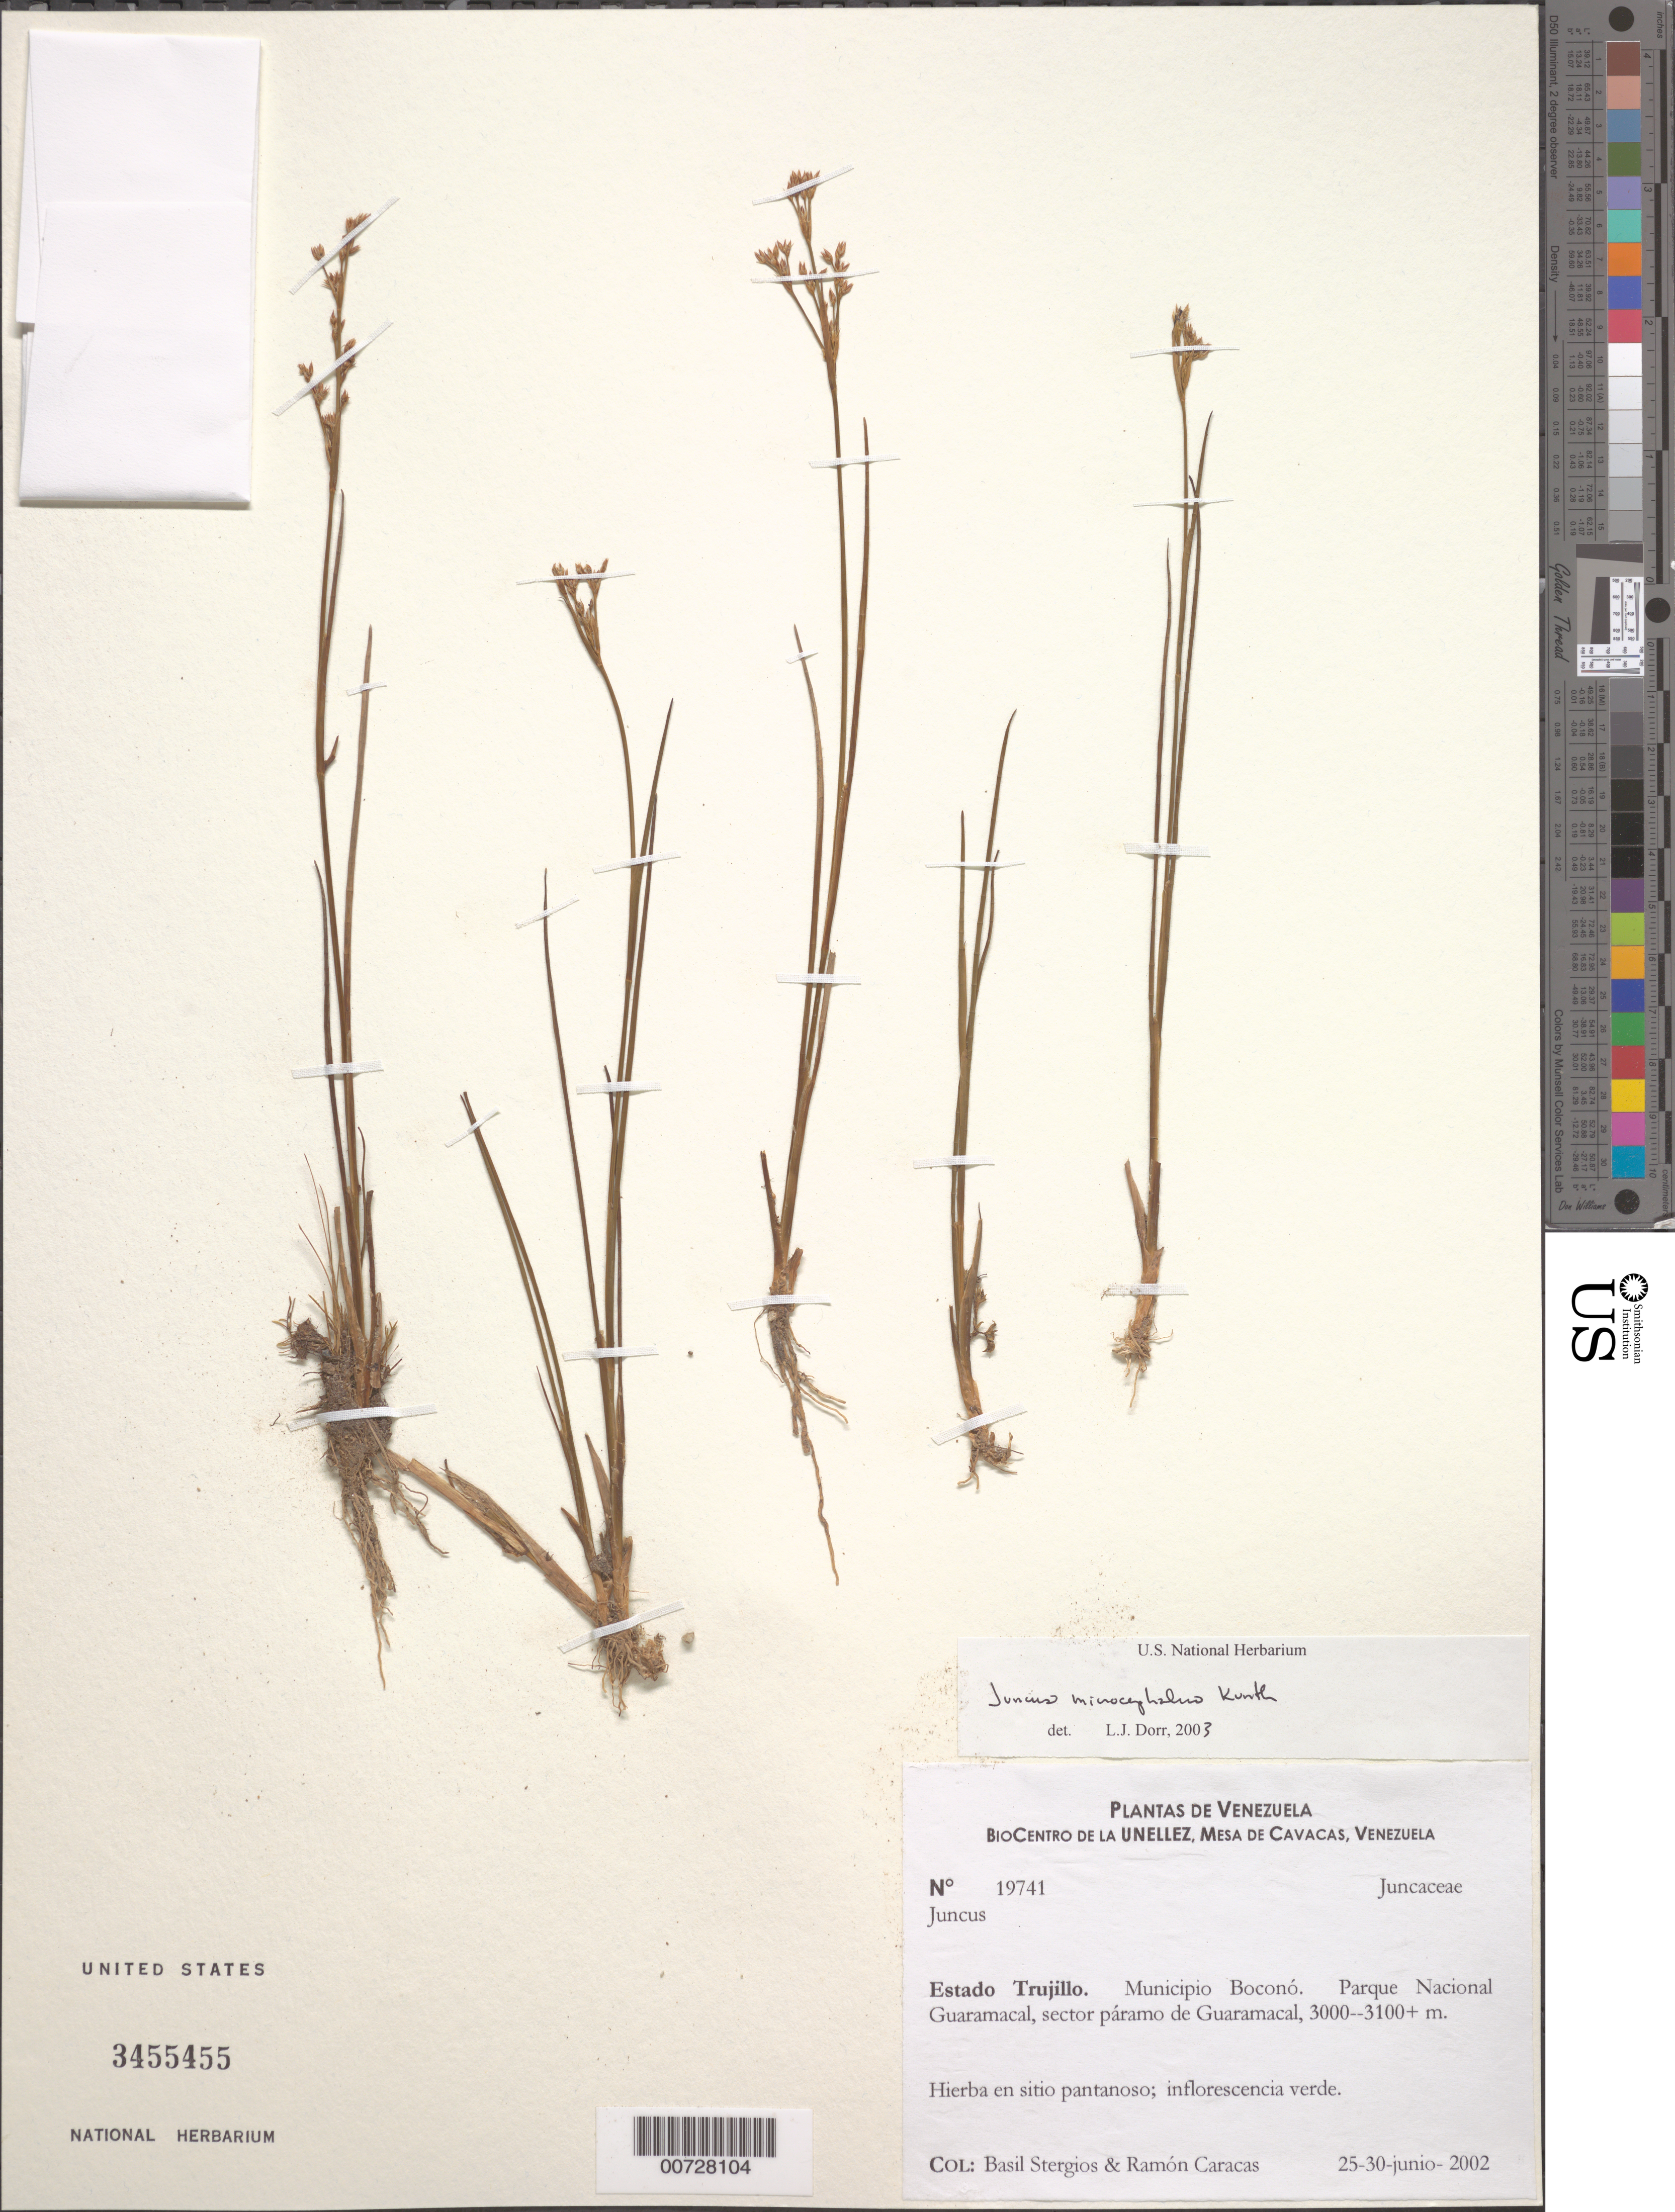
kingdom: Plantae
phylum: Tracheophyta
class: Liliopsida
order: Poales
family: Juncaceae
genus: Juncus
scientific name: Juncus microcephalus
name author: Kunth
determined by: Dorr, L. J., (BOT), Smithsonian Institution - National Museum of Natural History (UNITED STATES)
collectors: B. G. Stergios & R. Caracas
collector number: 19741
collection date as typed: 25 Jun 2002 to 30 Jun 2002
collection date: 2002-06-25/2002-06-30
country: Venezuela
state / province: Trujillo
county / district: Boconó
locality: Parque Nacional Guaramacal, páramo de Guaramacal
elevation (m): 3000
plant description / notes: PORT, US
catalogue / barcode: US 3455455